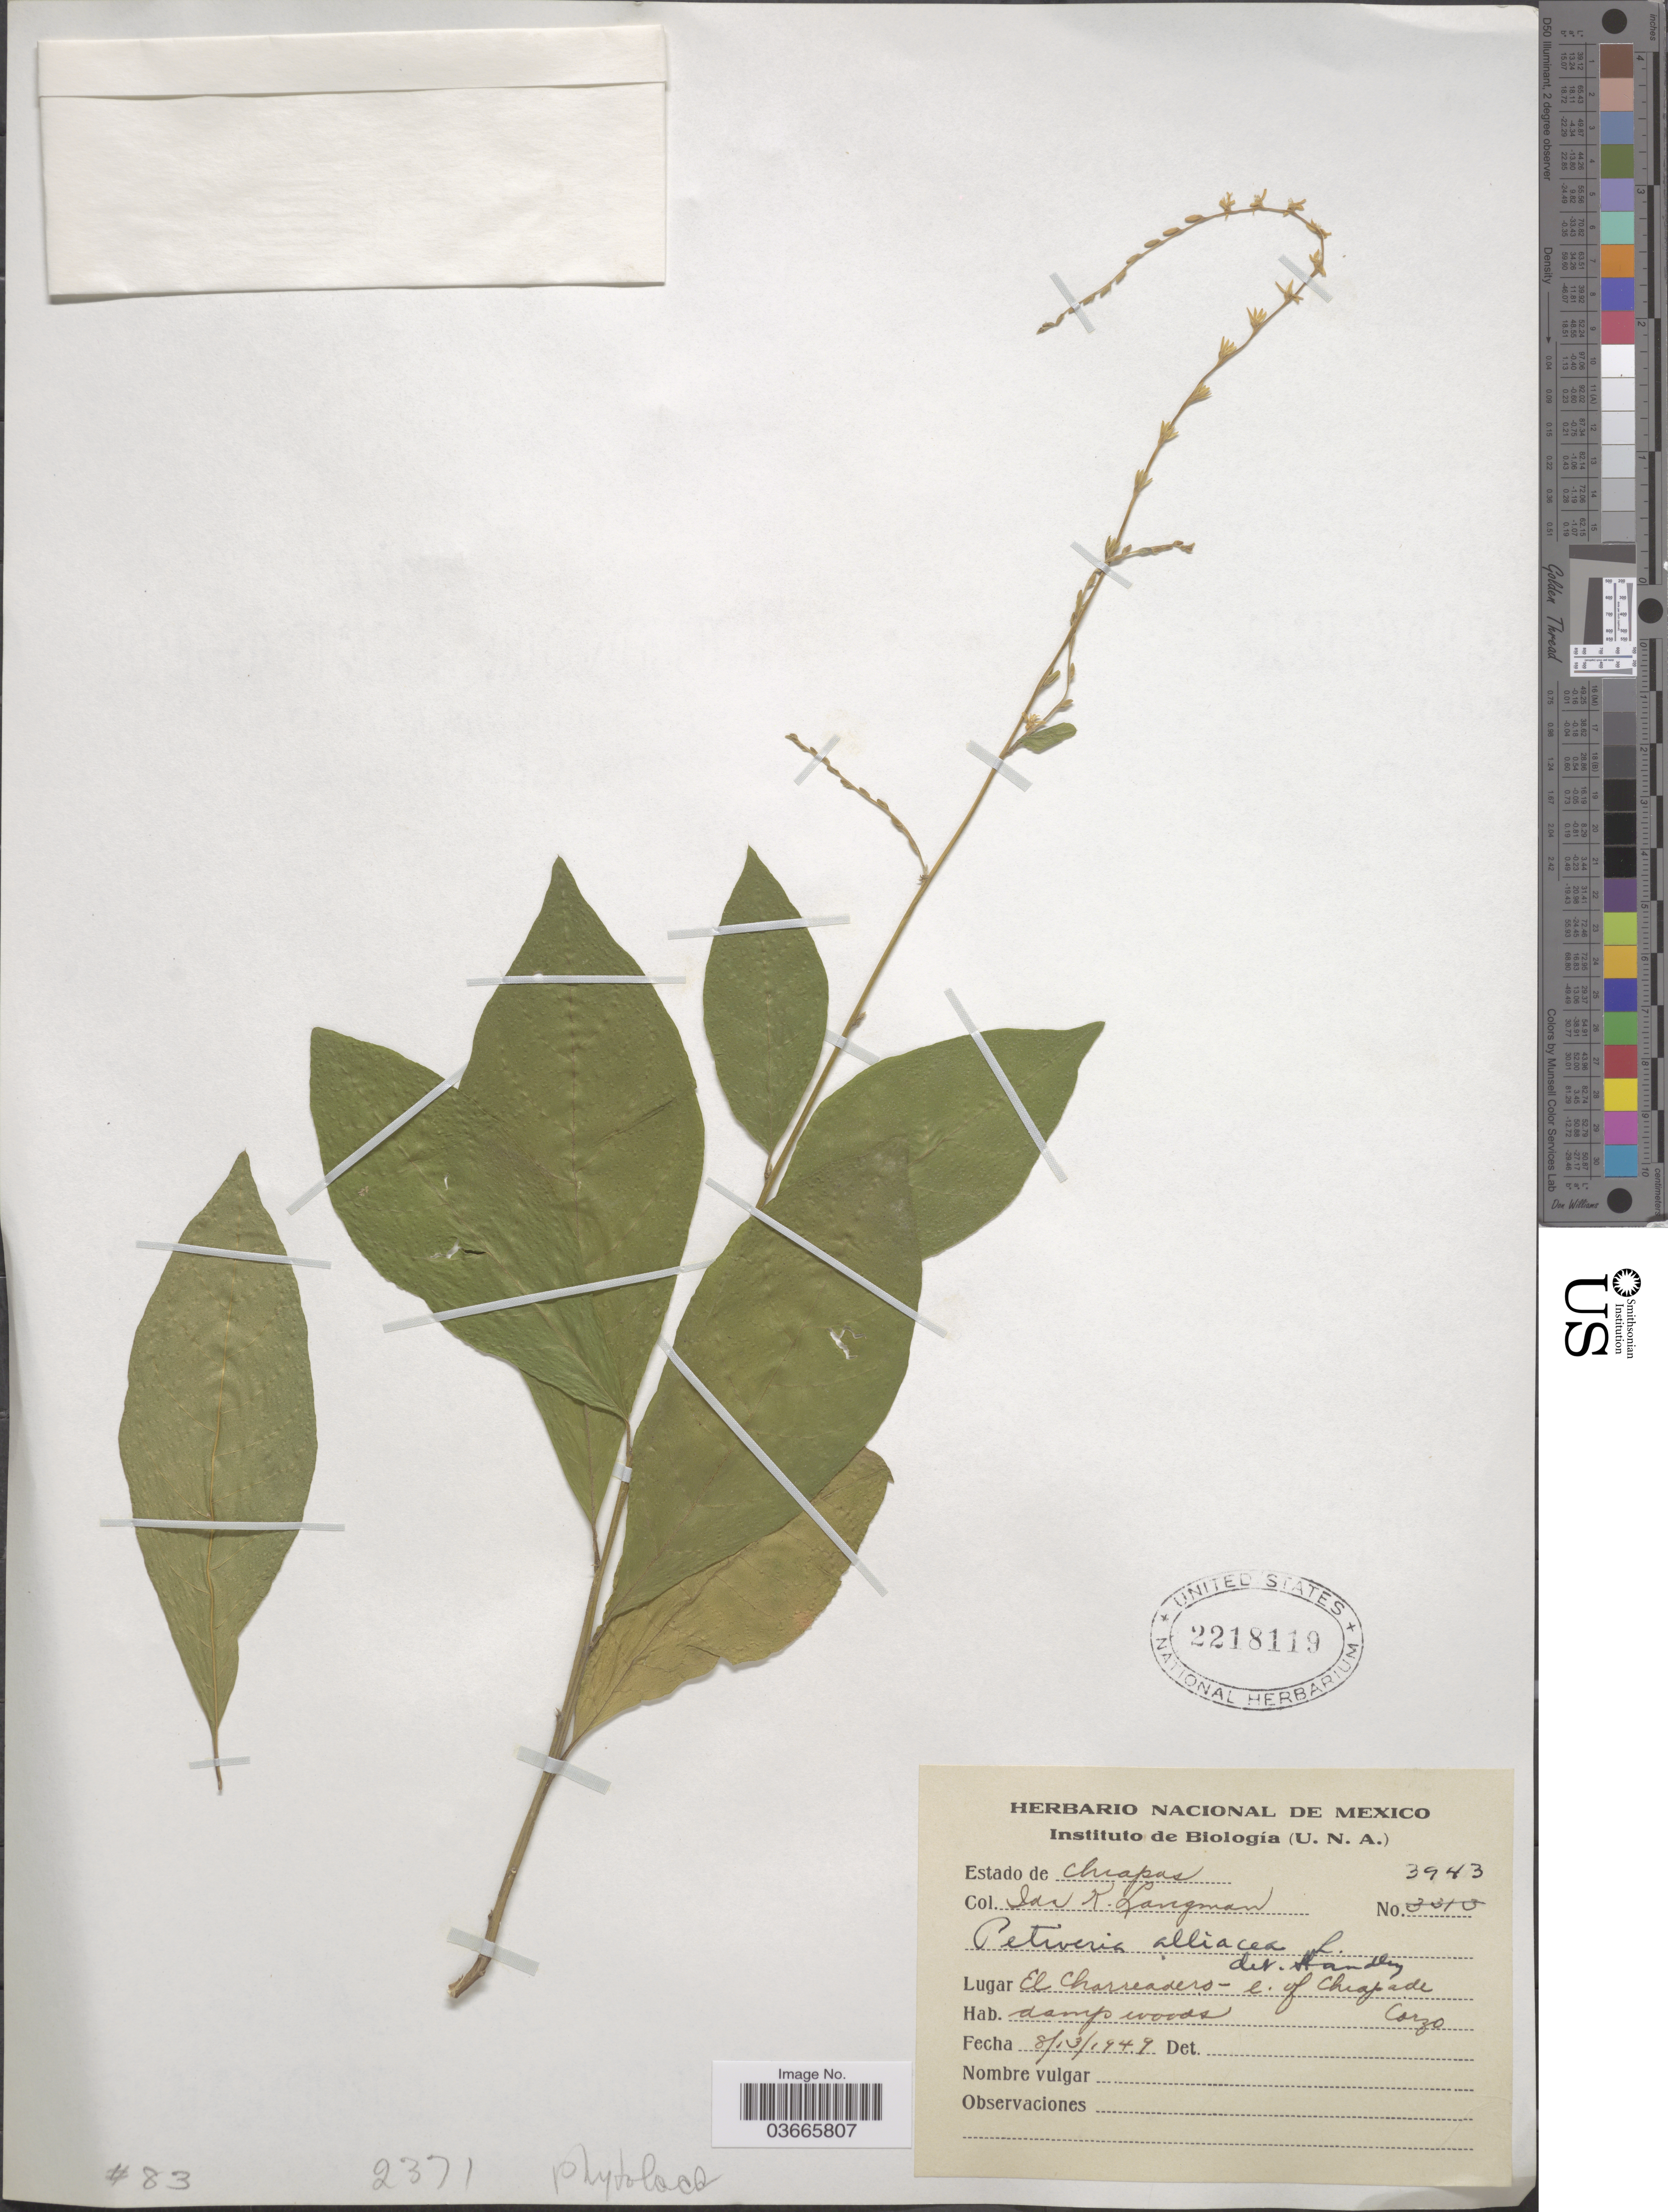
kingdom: Plantae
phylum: Tracheophyta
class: Magnoliopsida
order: Caryophyllales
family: Phytolaccaceae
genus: Petiveria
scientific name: Petiveria alliacea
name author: L.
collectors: I. K. Langman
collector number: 3943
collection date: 1949-08-13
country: Mexico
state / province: Chiapas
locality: El Chorreadero - e. of Chiapa de Corzo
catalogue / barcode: US 2218119